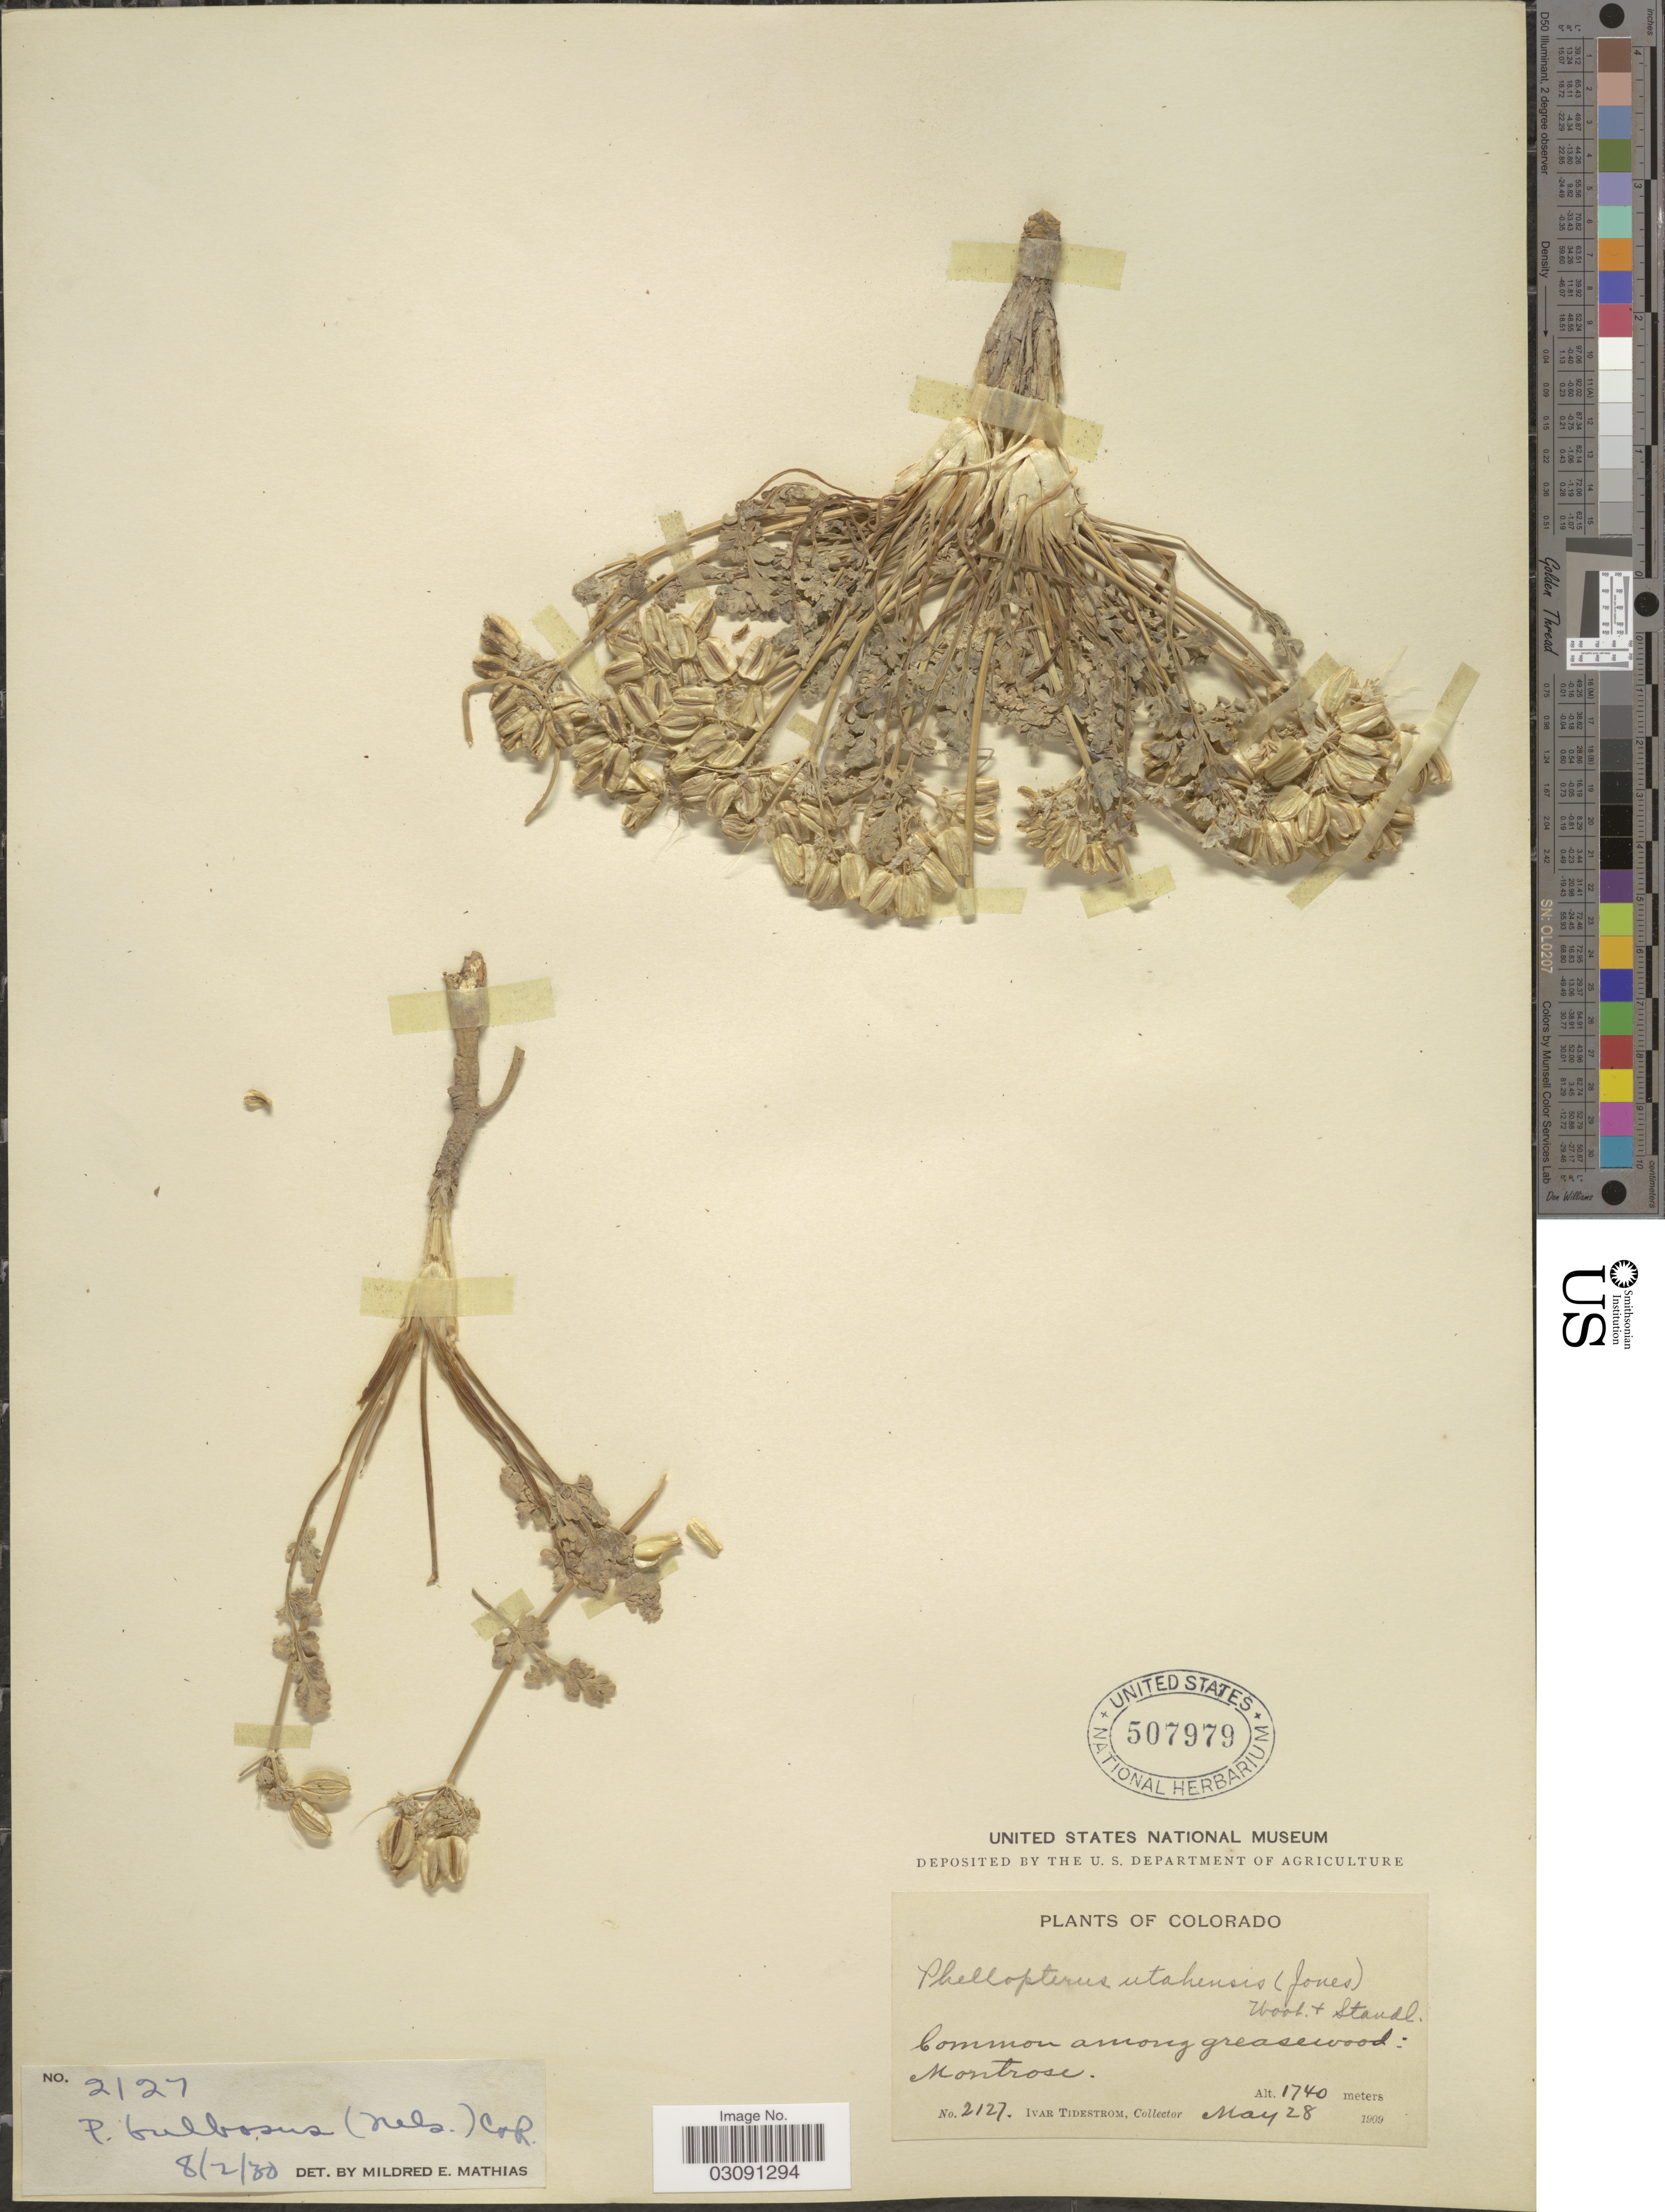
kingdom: Plantae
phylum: Tracheophyta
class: Magnoliopsida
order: Apiales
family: Apiaceae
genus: Cymopterus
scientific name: Cymopterus bulbosus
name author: A. Nelson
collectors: I. F. Tidestrom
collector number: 2127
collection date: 1909-05-28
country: United States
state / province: Colorado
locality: Common among greasewood: Montrose.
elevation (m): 1740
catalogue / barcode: US 507979